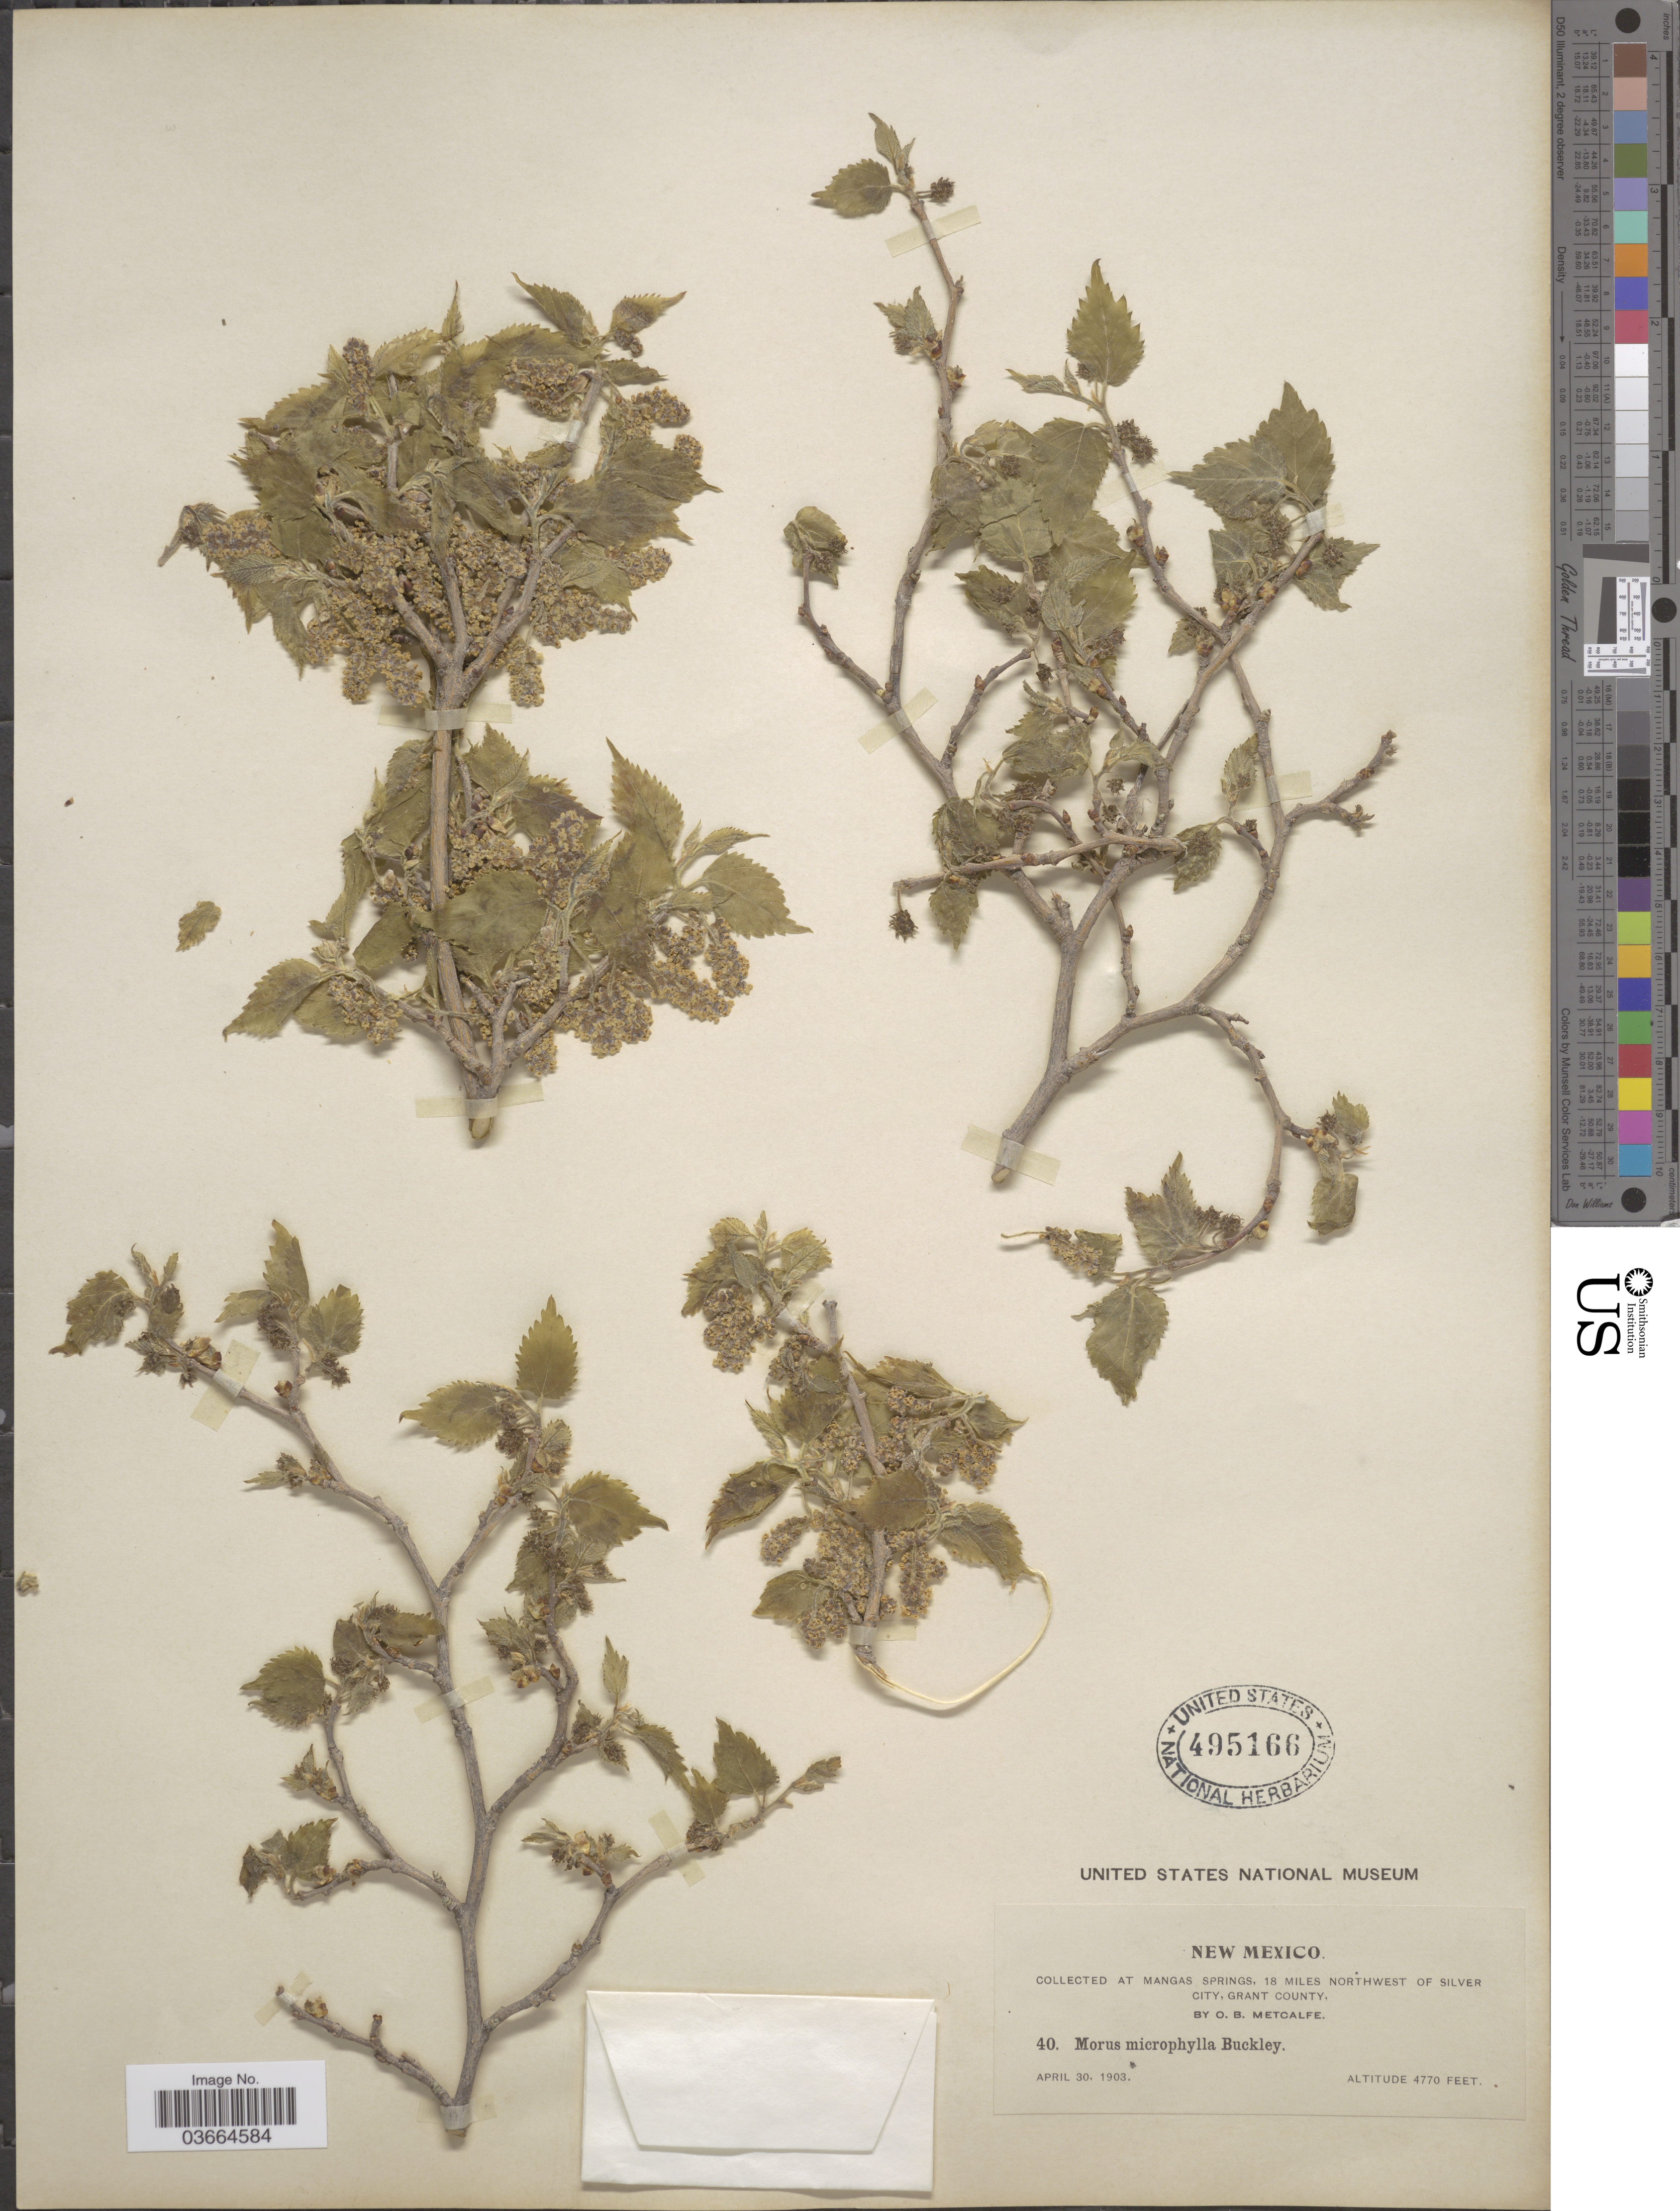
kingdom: Plantae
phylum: Tracheophyta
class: Magnoliopsida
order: Rosales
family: Moraceae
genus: Morus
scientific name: Morus microphylla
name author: Buckley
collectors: O. B. Metcalfe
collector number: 40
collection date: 1903-04-30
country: United States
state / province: New Mexico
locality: Mangas Springs, 18 miles northwest of Silver City, Grant County.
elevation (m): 1454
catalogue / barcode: US 495166